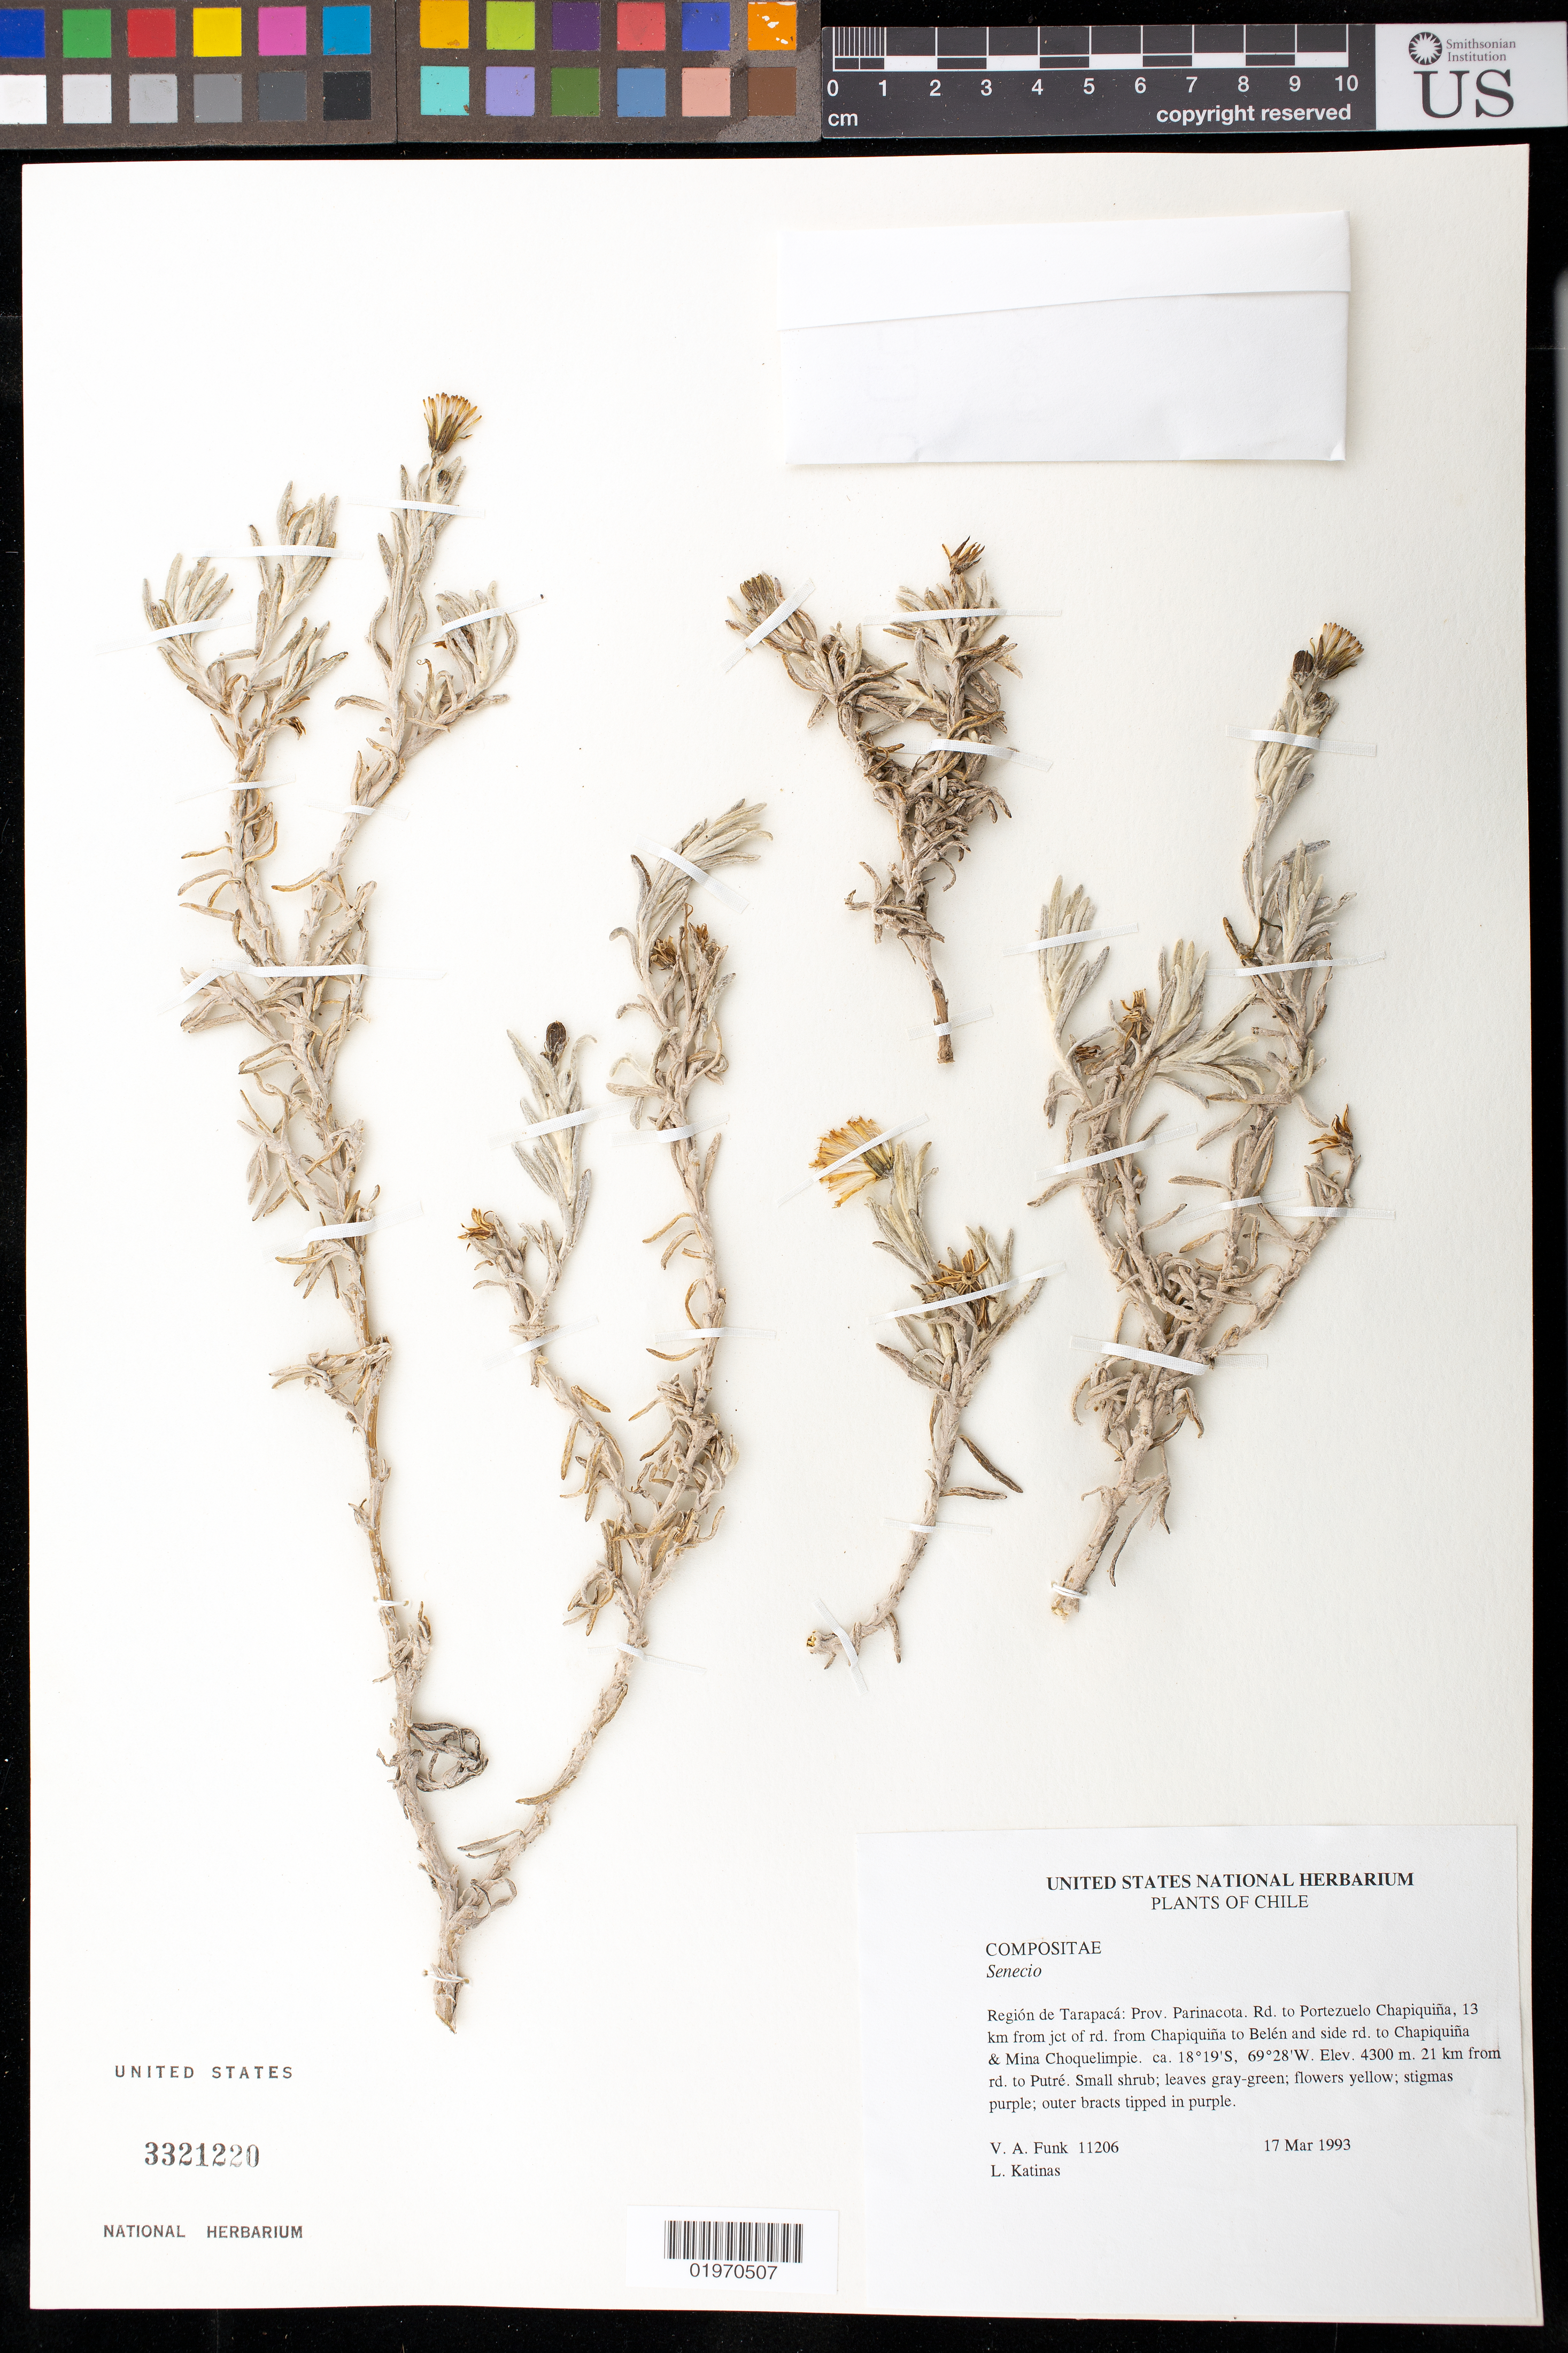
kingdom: Plantae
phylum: Tracheophyta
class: Magnoliopsida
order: Asterales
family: Asteraceae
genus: Senecio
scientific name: Senecio sp.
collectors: V. Funk & L. Katinas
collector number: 11206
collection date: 1993-03-17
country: Chile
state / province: Tarapacá (I)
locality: Prov. Parinacota. Rd. to Portezuelo Chapiquiña, 13 km from jct of rd. from Chapiquiña to Belén and side rd. to Chapiquiña & Mina Choquelimpie. 21 km from rd. to Putré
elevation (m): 4300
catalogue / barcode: US 3321220